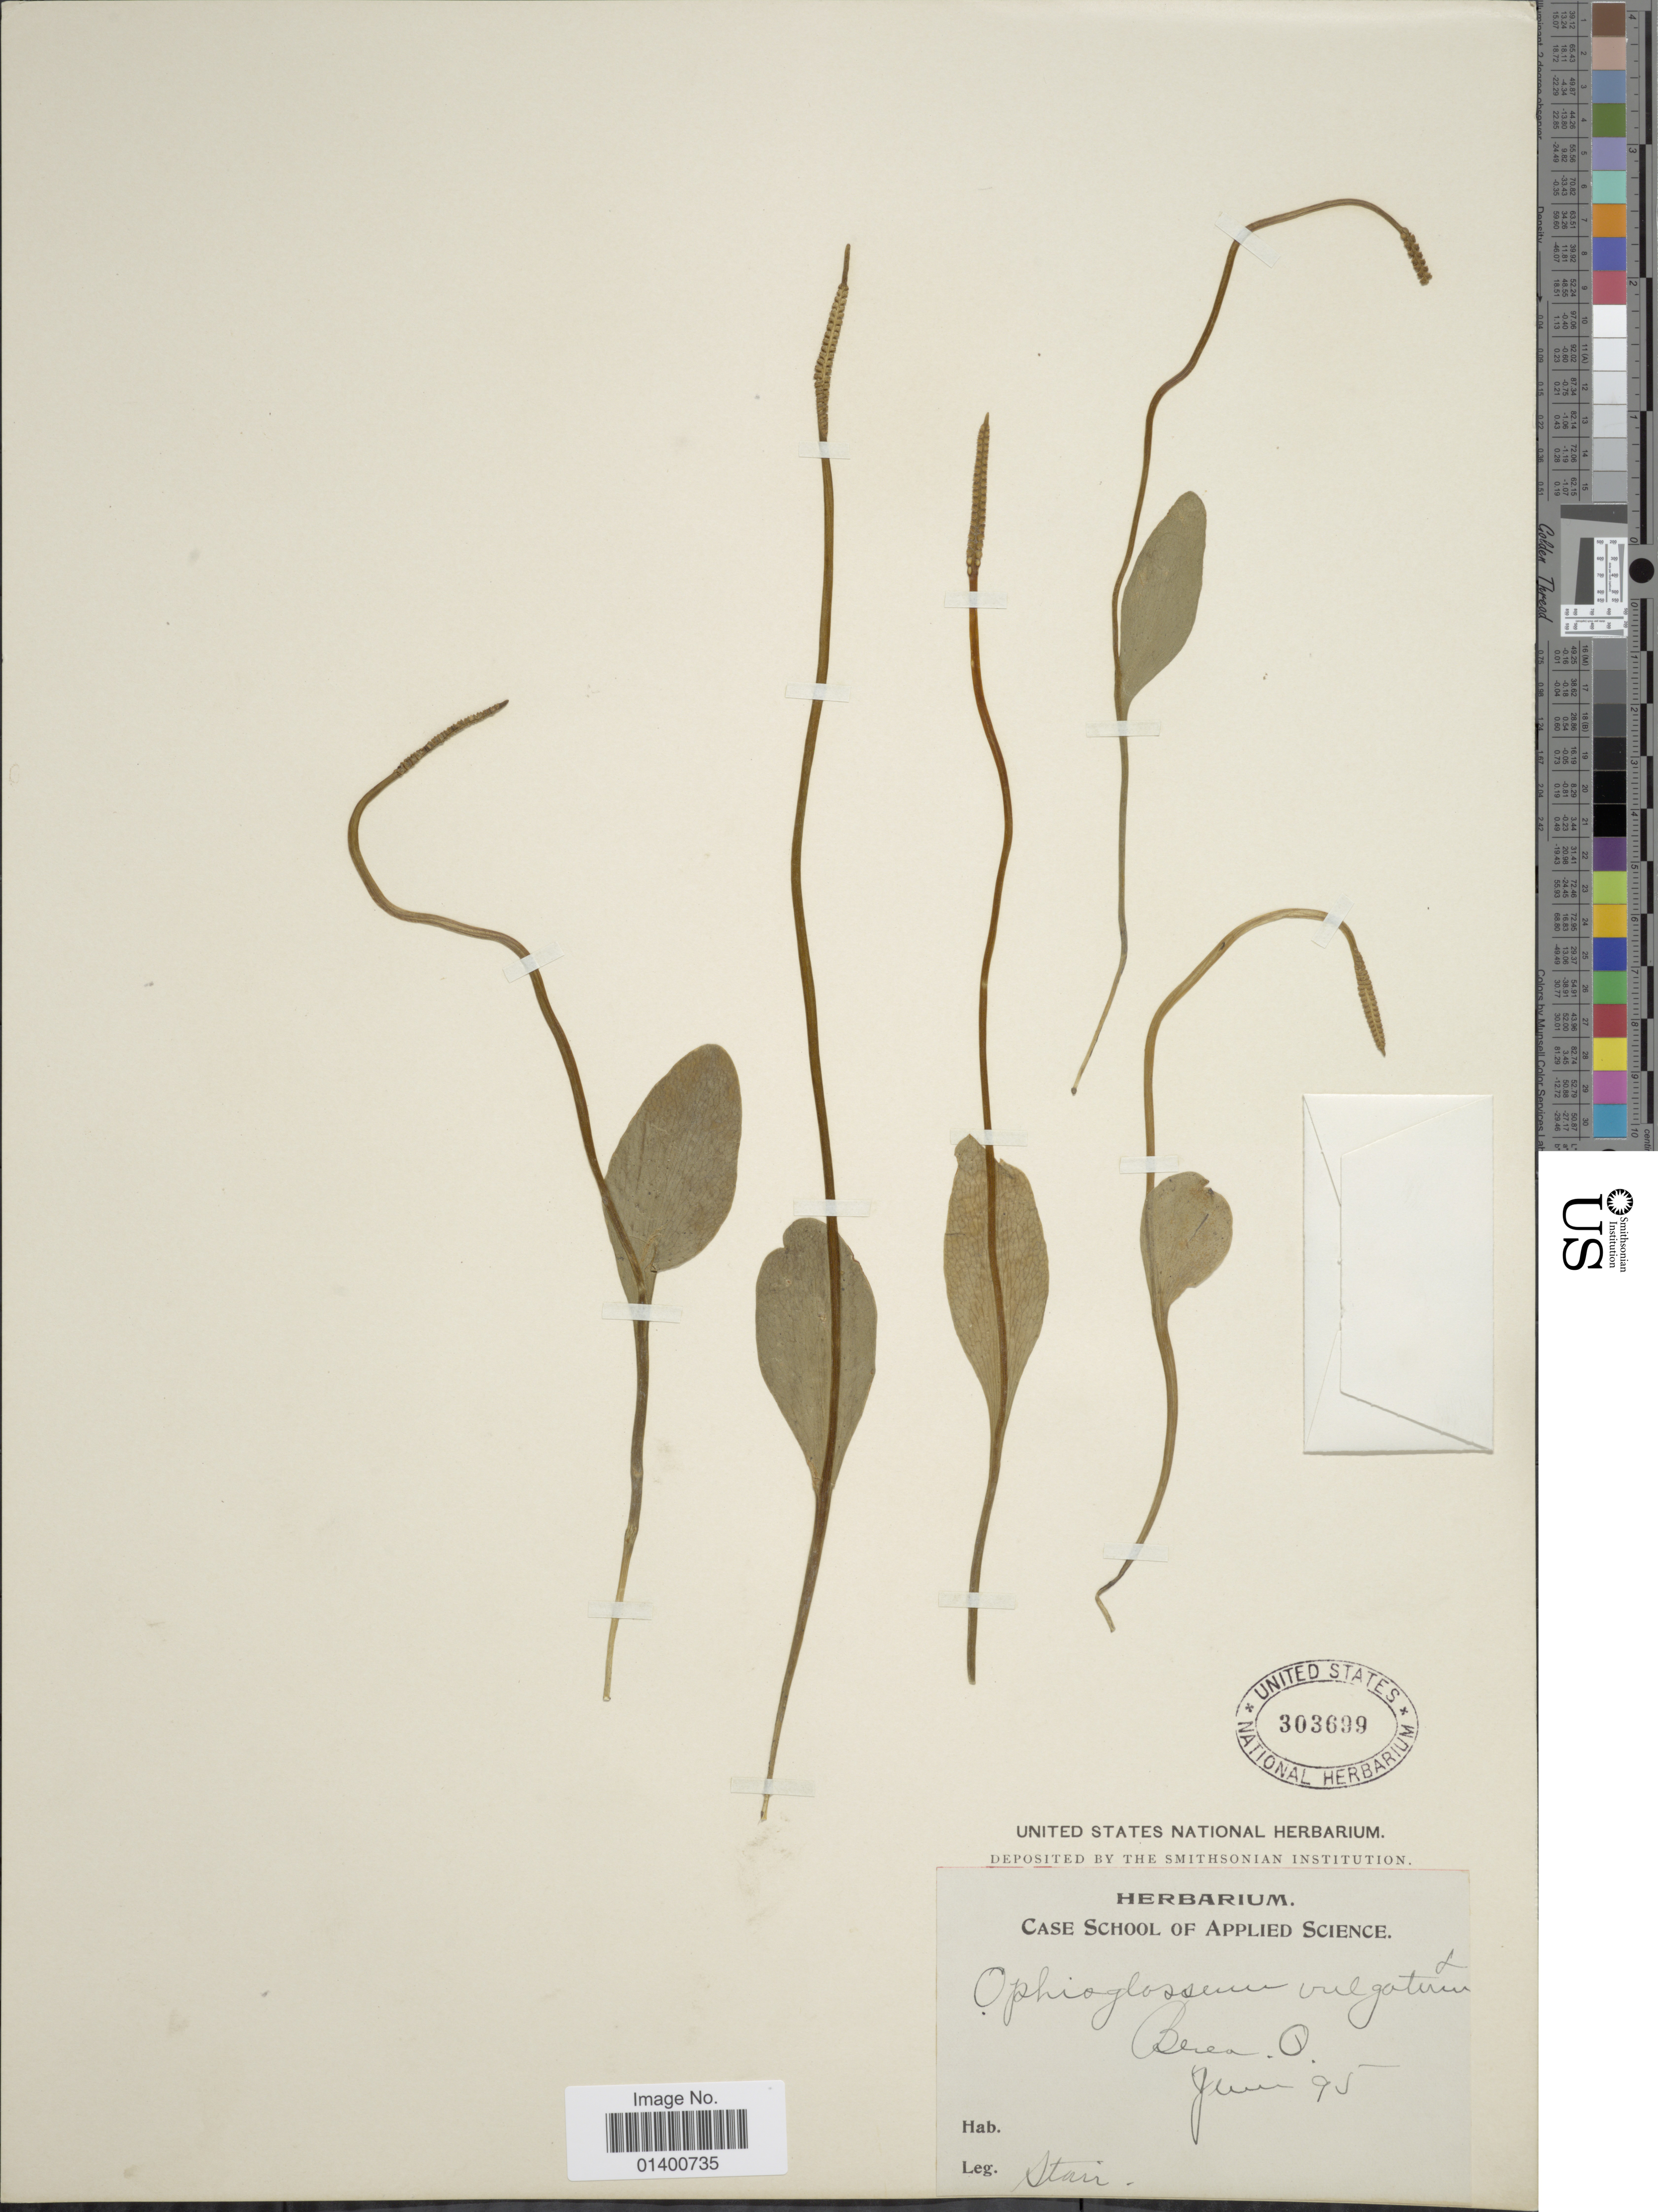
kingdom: Plantae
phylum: Tracheophyta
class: Polypodiopsida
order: Ophioglossales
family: Ophioglossaceae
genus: Ophioglossum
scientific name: Ophioglossum vulgatum var. pseudopodum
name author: (S.F. Blake) Farw.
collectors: Starr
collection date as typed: Transcribed d/m/y: /6/95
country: United States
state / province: Ohio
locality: Berea, O.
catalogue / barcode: US 303699